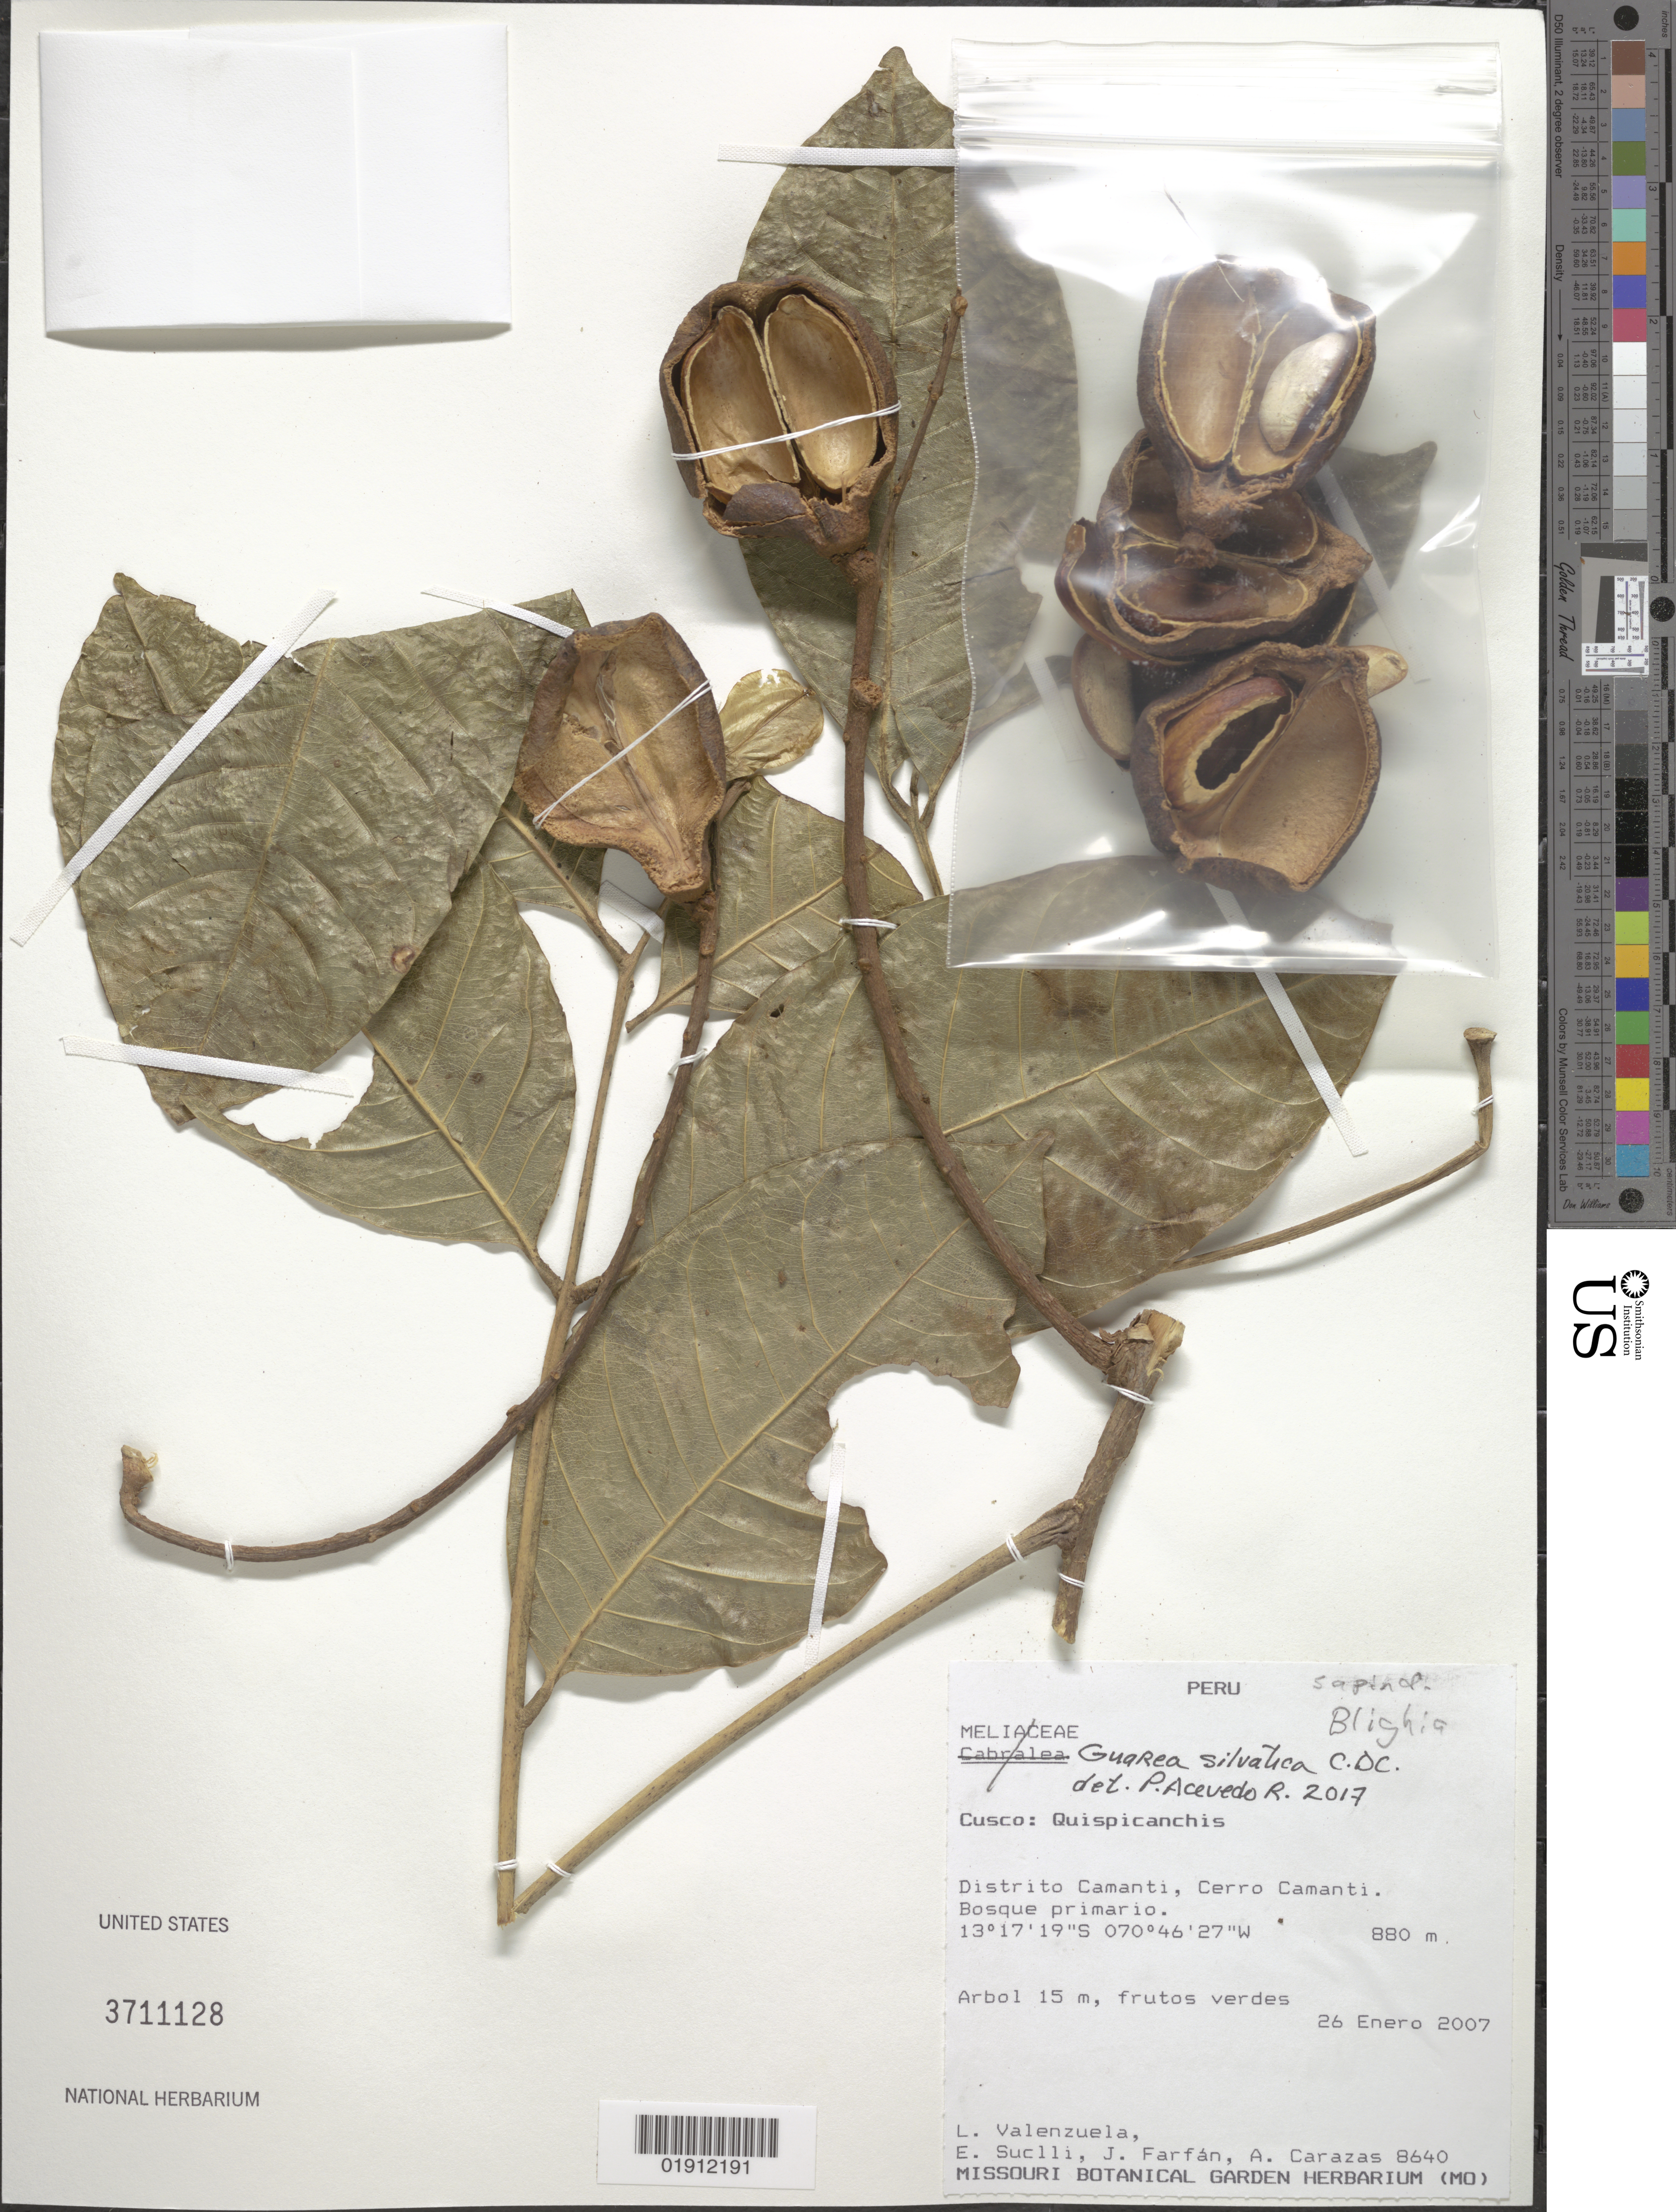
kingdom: Plantae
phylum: Tracheophyta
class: Magnoliopsida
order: Sapindales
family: Meliaceae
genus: Guarea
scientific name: Guarea silvatica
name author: C. DC.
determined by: Acevedo-Rodríguez, P., (BOT), Smithsonian Institution - National Museum of Natural History (UNITED STATES)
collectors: L. Valenzuela, E. Suclli, J. Farfán & A. Carazas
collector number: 8640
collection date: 2007-01-26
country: Peru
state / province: Cusco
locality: Quispicanchis; Distrito Camanti, Cerro Camanti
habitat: Bosque primario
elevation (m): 880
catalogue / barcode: US 3711128